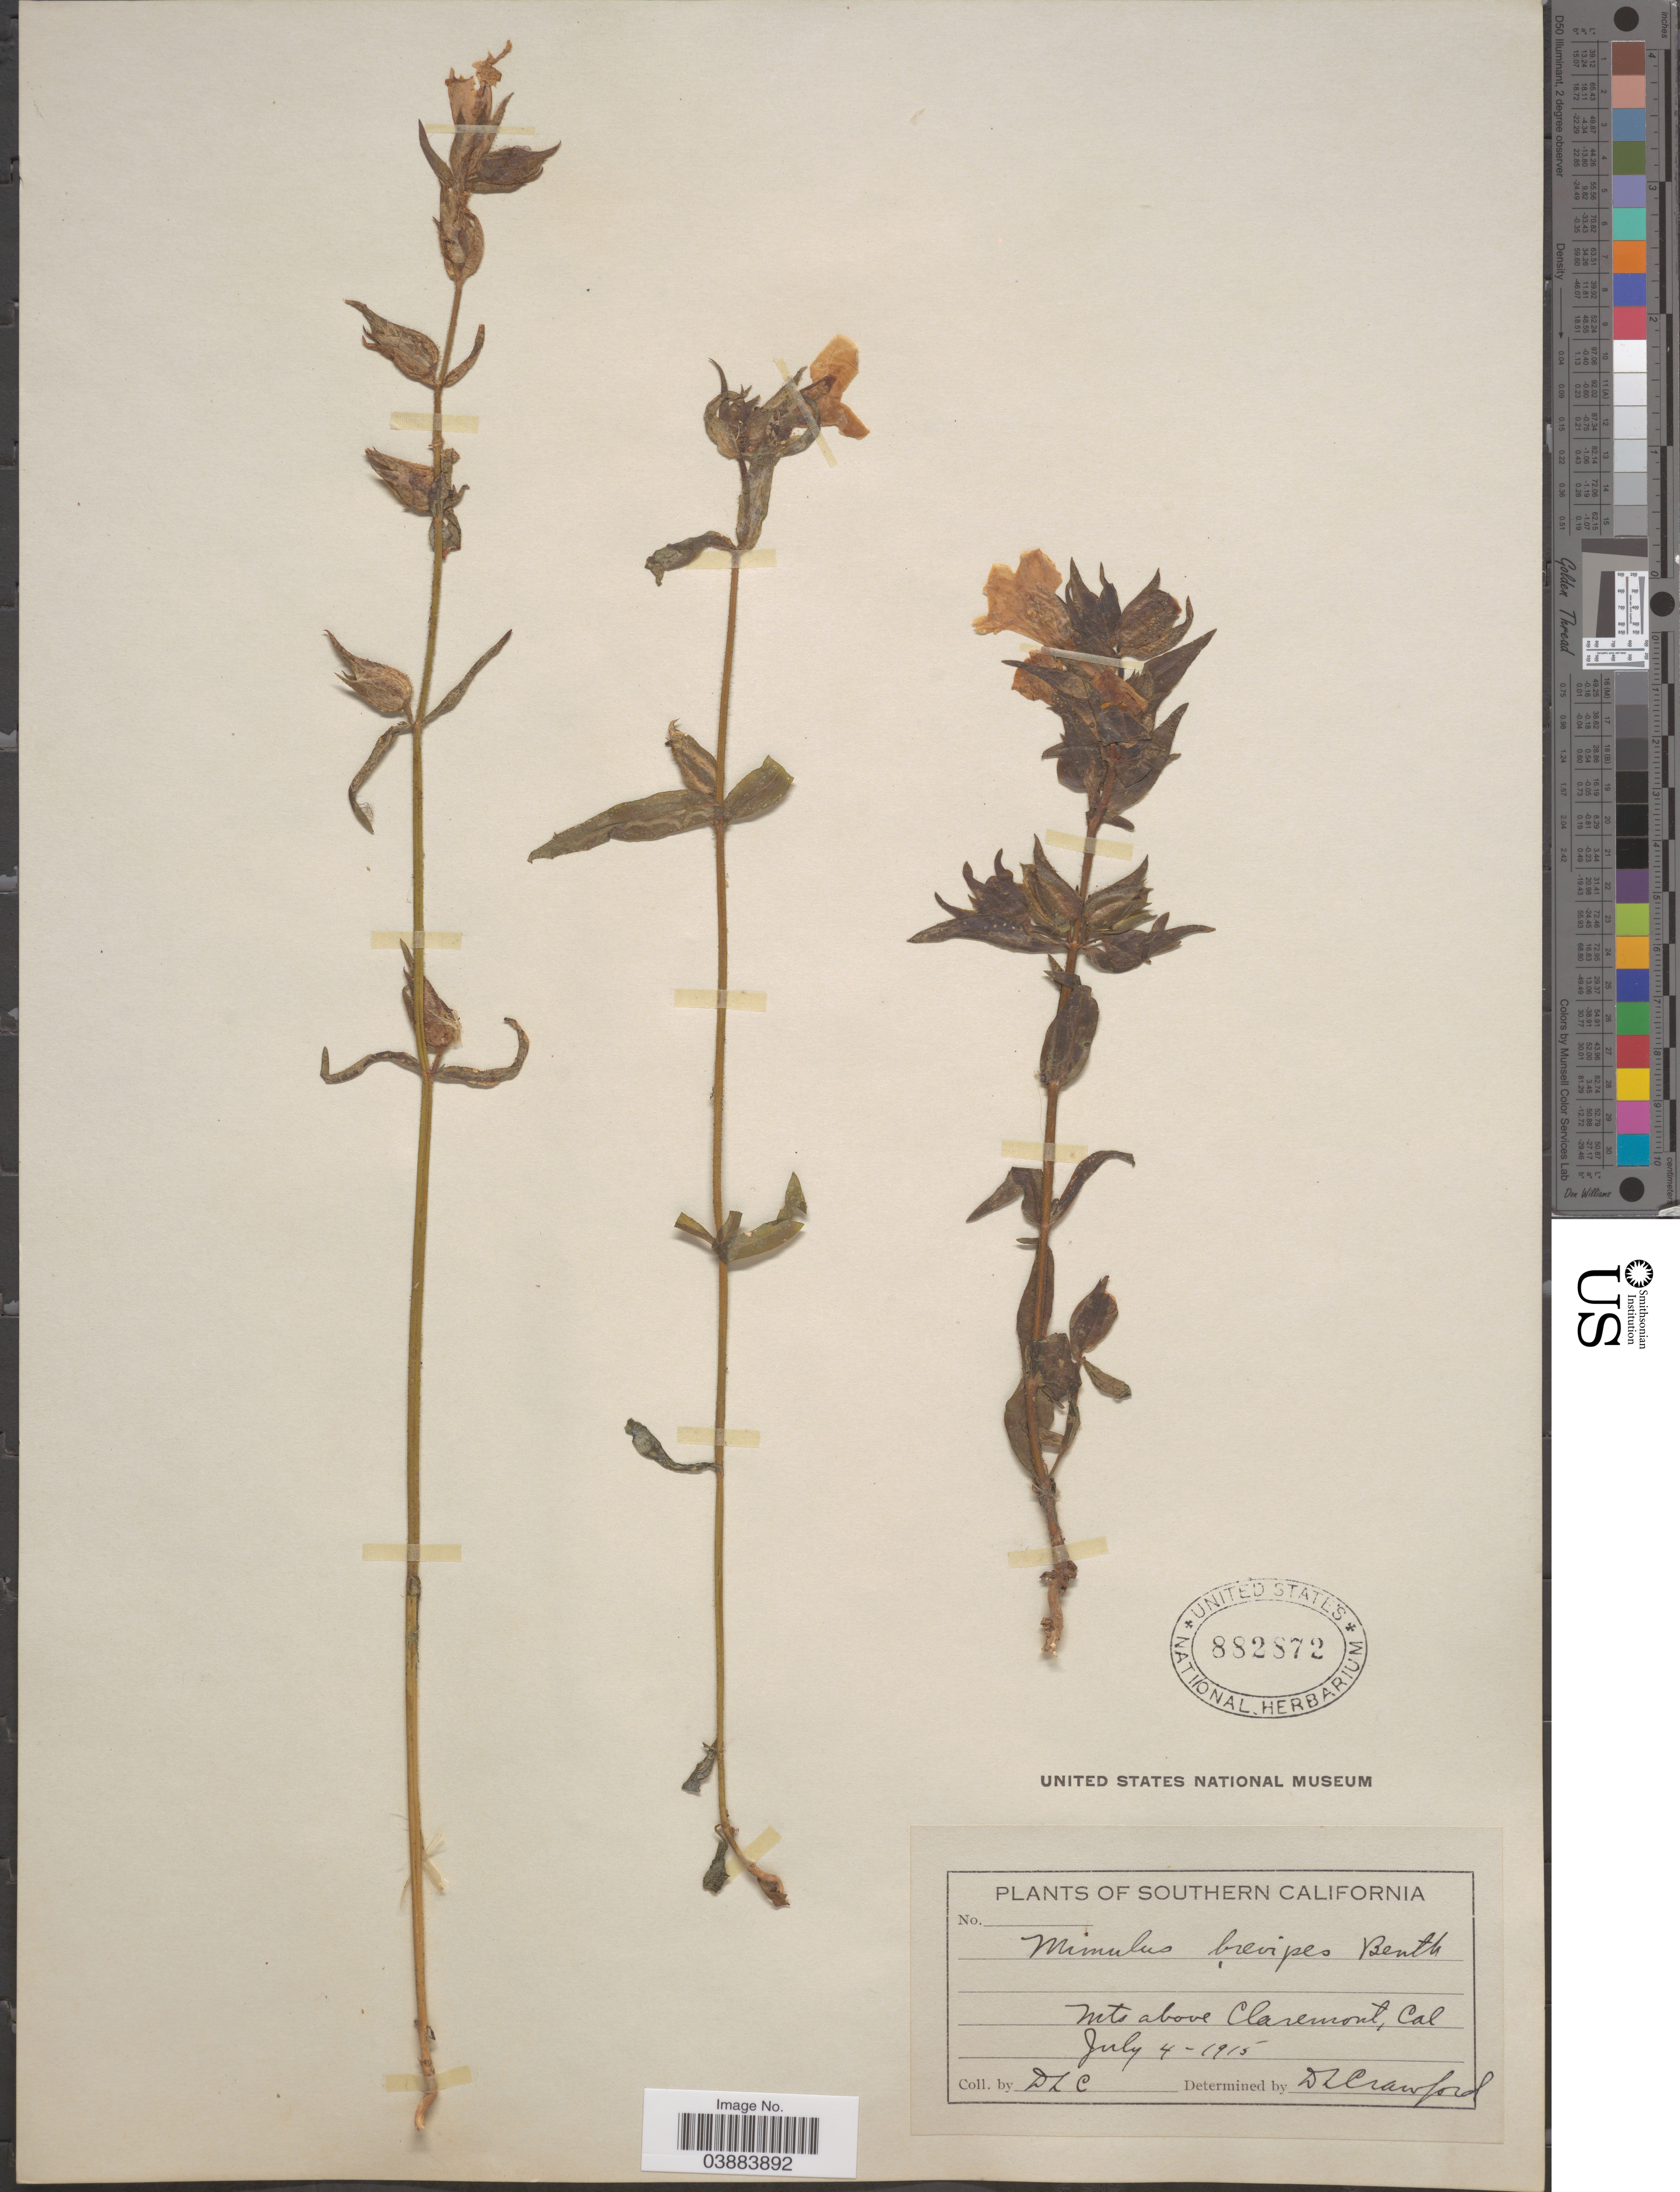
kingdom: Plantae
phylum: Tracheophyta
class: Magnoliopsida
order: Lamiales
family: Phrymaceae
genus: Eunanus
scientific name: Eunanus brevipes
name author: (Benth.) Greene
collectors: D. L. Crawford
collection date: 1915-07-04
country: United States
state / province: California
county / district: Los Angeles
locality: Southern California. Mts above Claremont.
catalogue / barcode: US 882872